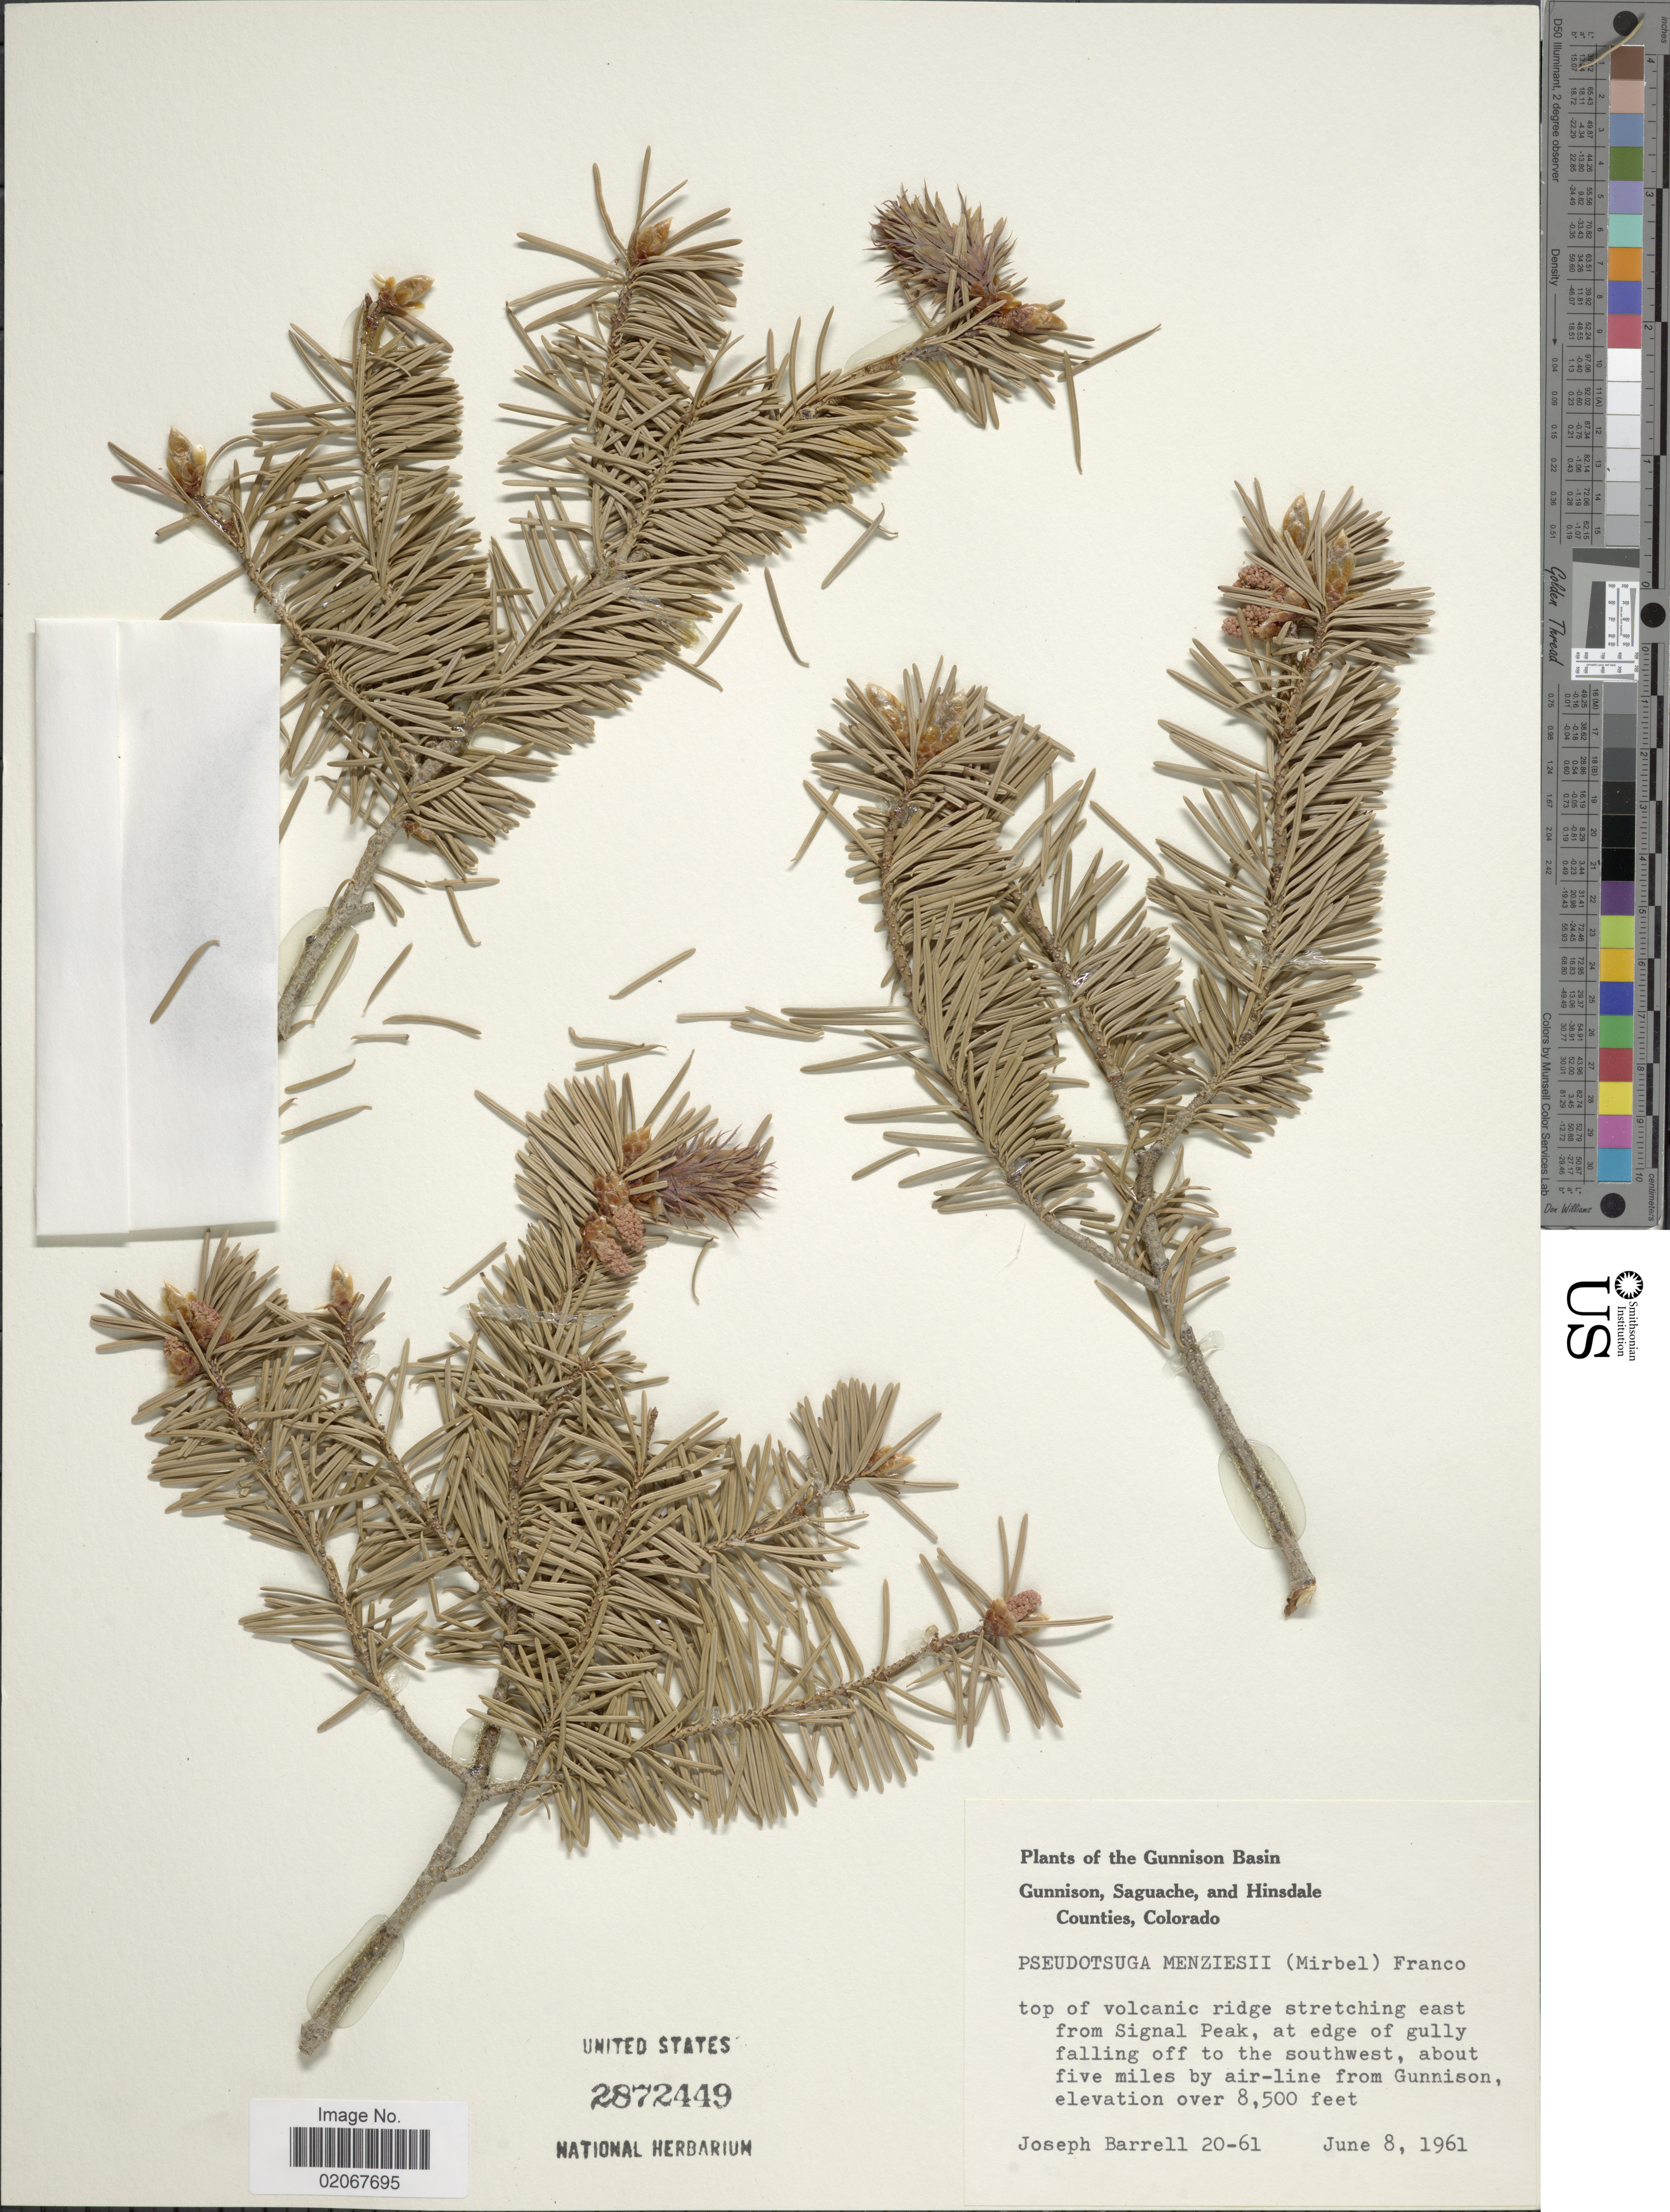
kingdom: Plantae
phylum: Tracheophyta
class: Pinopsida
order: Pinales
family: Pinaceae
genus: Pseudotsuga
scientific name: Pseudotsuga menziesii var. glauca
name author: (Beissn.) Franco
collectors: J. Barrell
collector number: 20-61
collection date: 1961-06-08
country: United States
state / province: Colorado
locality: The Gunnison Bay. Top of volcanic ridge stretching east from Signal Peak, at edge of gully falling off to the southwest, about five miles by air-line from Gunnison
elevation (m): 2591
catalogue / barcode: US 2872449